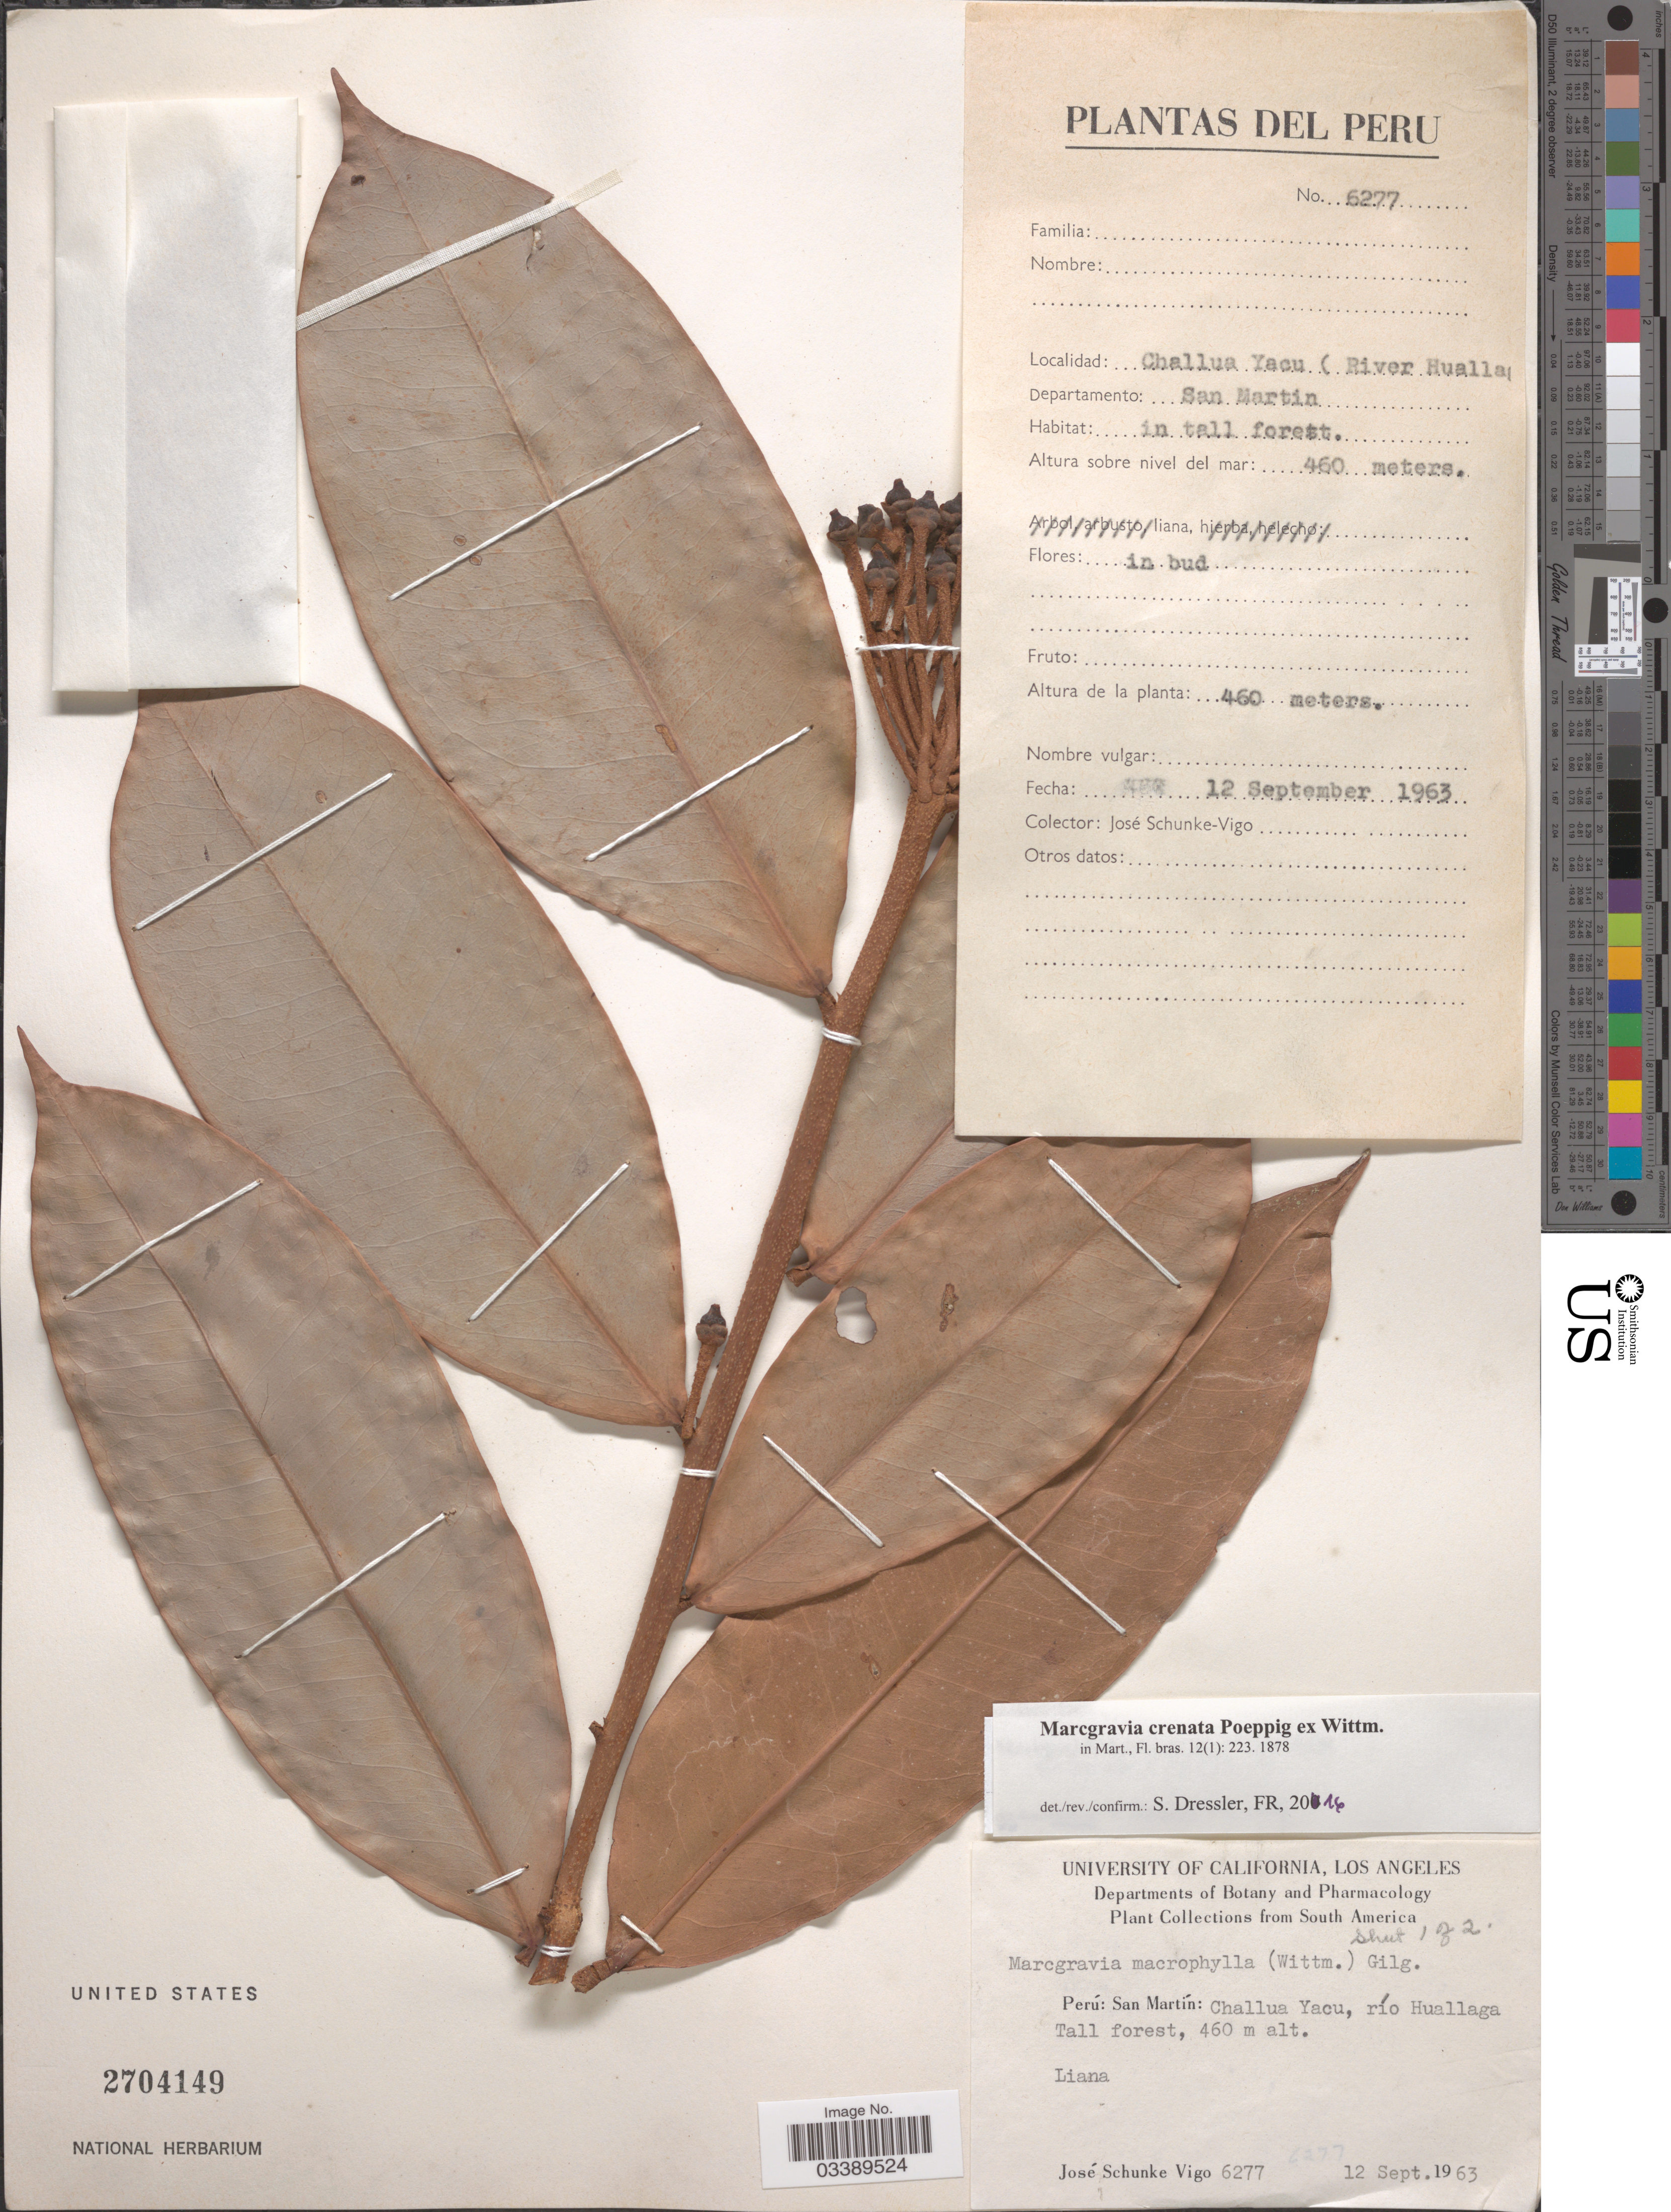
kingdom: Plantae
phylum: Tracheophyta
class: Magnoliopsida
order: Ericales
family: Marcgraviaceae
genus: Marcgravia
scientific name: Marcgravia crenata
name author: Poepp. ex Wittm.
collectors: J. Schunke Vigo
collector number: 6277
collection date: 1963-09-12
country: Peru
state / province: San Martín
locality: Challua Yacu, río Huallaga Tall forest.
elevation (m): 460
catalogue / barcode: US 2704149